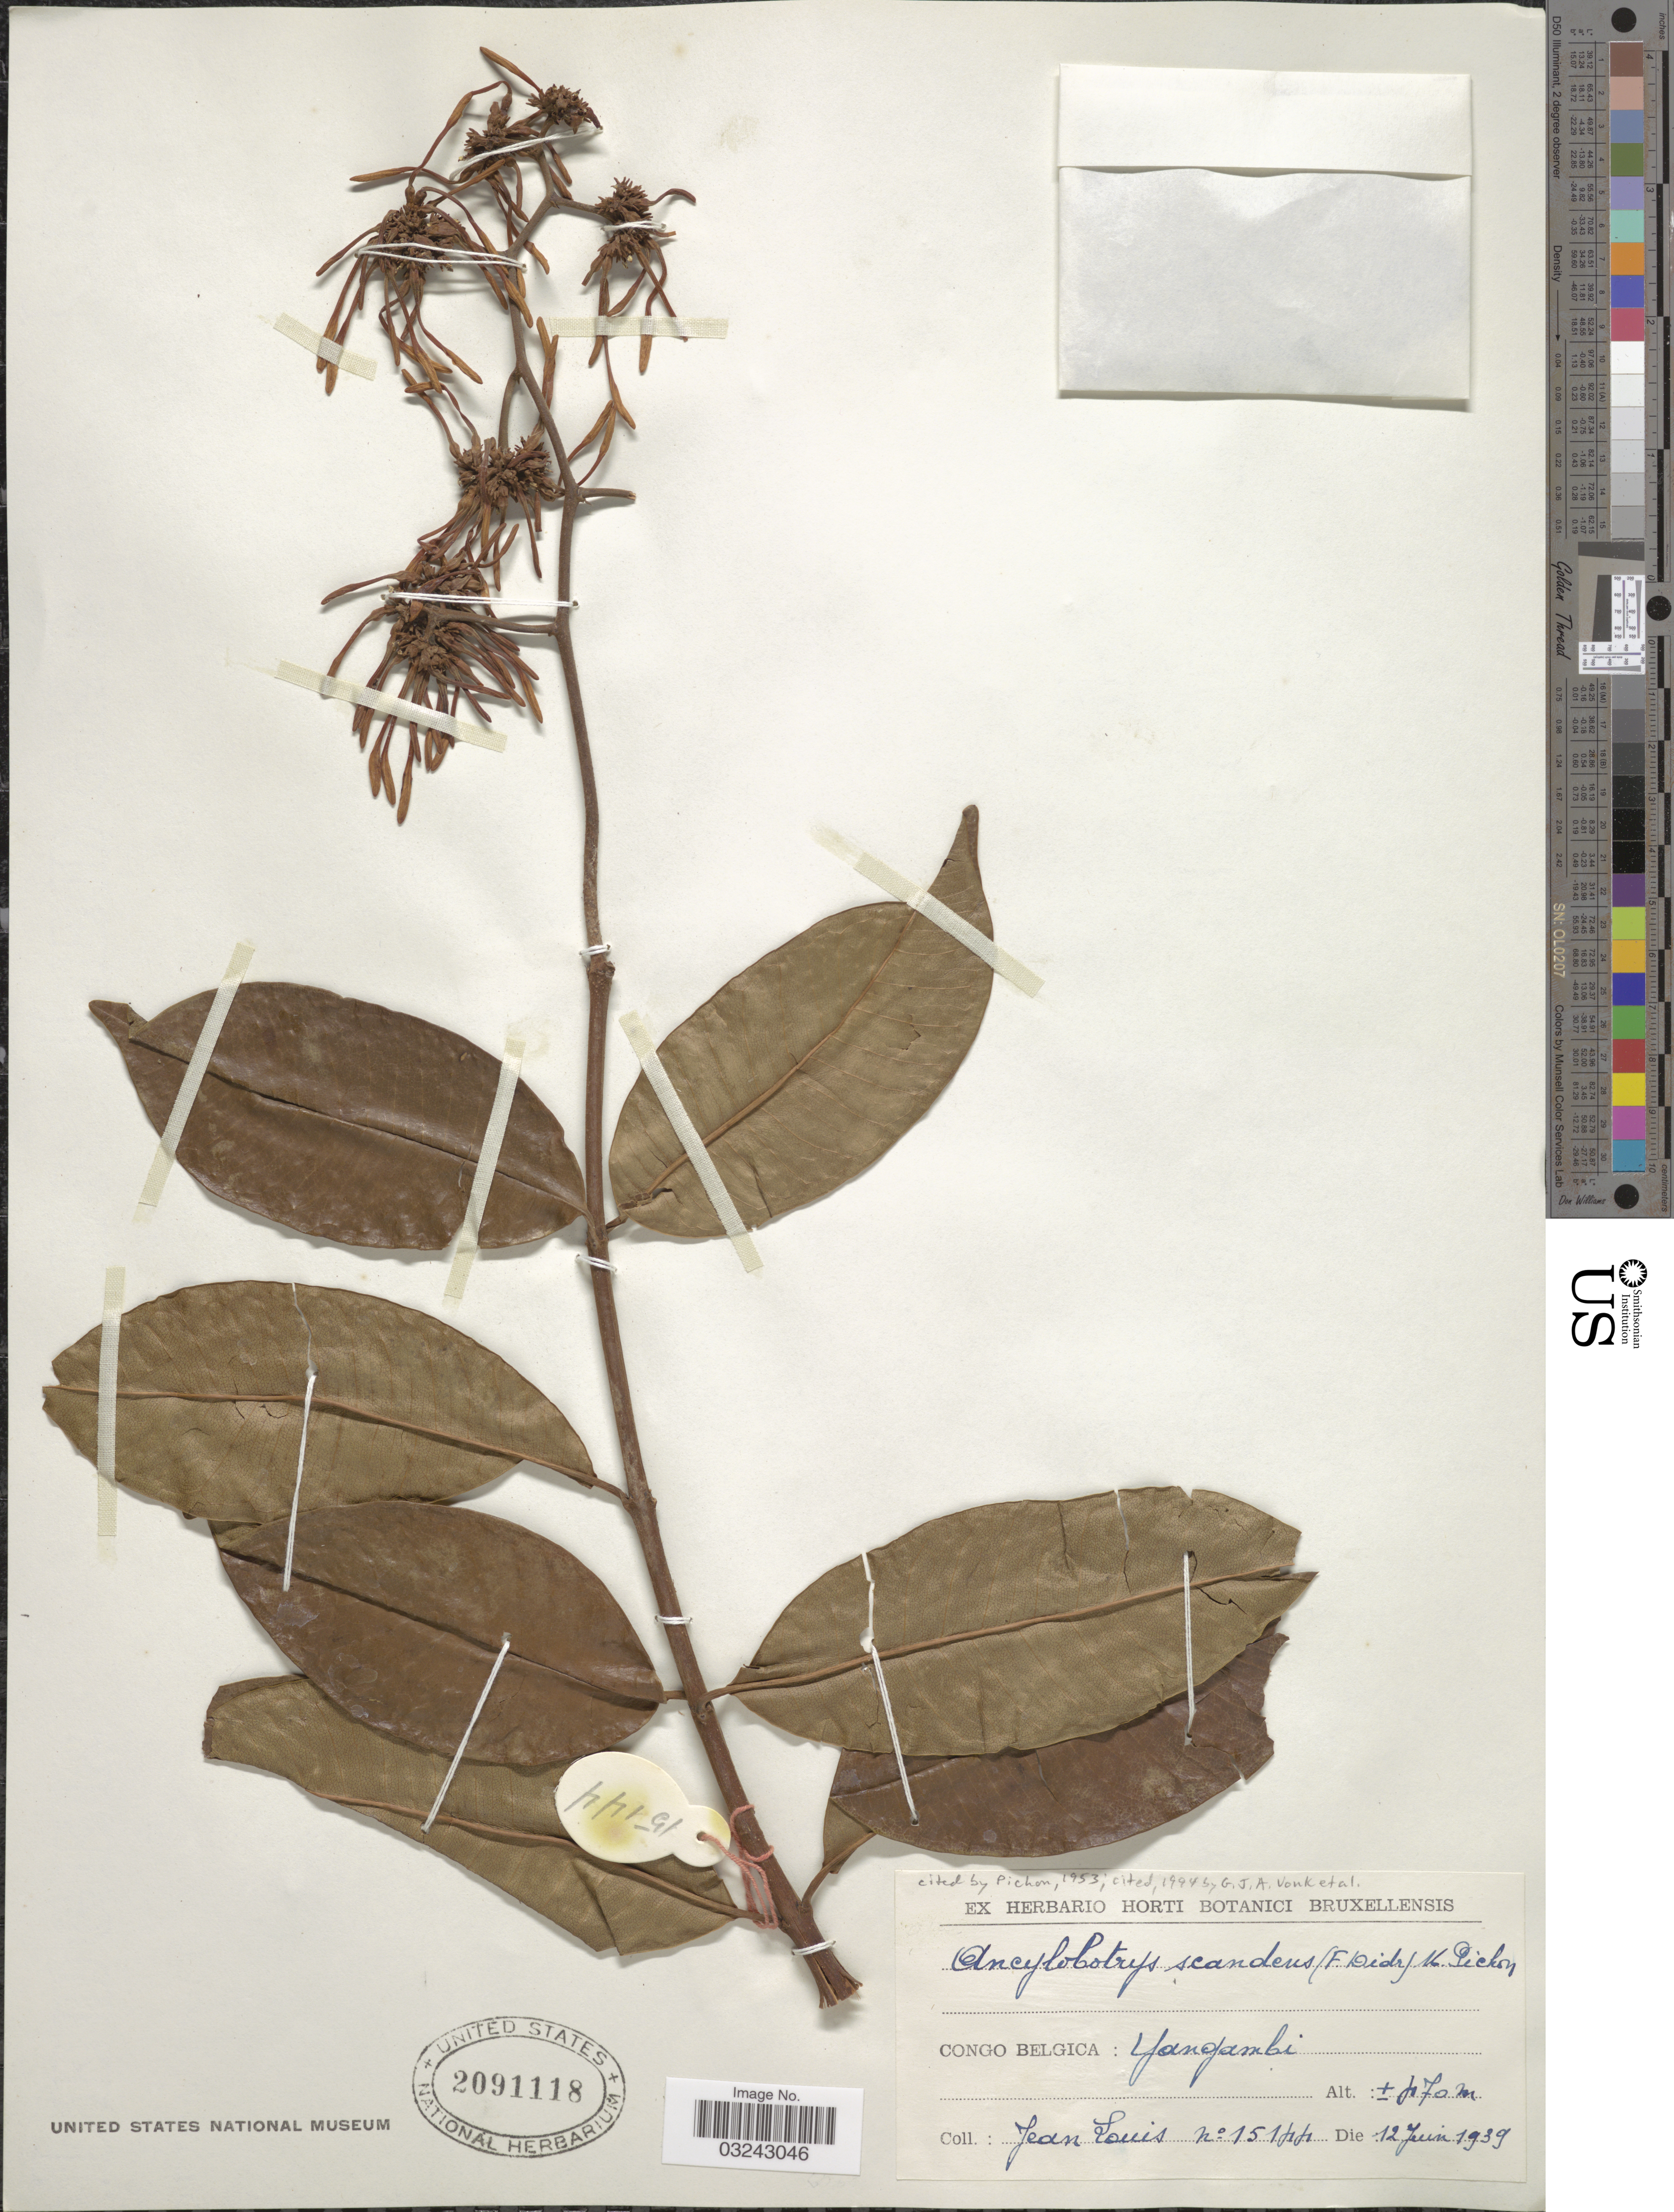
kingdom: Plantae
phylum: Tracheophyta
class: Magnoliopsida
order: Gentianales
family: Apocynaceae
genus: Ancylobothrys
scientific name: Ancylobothrys scandens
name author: (Schumach.) Pichon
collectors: J. Louis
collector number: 15144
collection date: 1939-06-12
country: Congo, Democratic Republic of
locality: Congo Belgica: Yangambi.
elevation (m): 470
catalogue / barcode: US 2091118